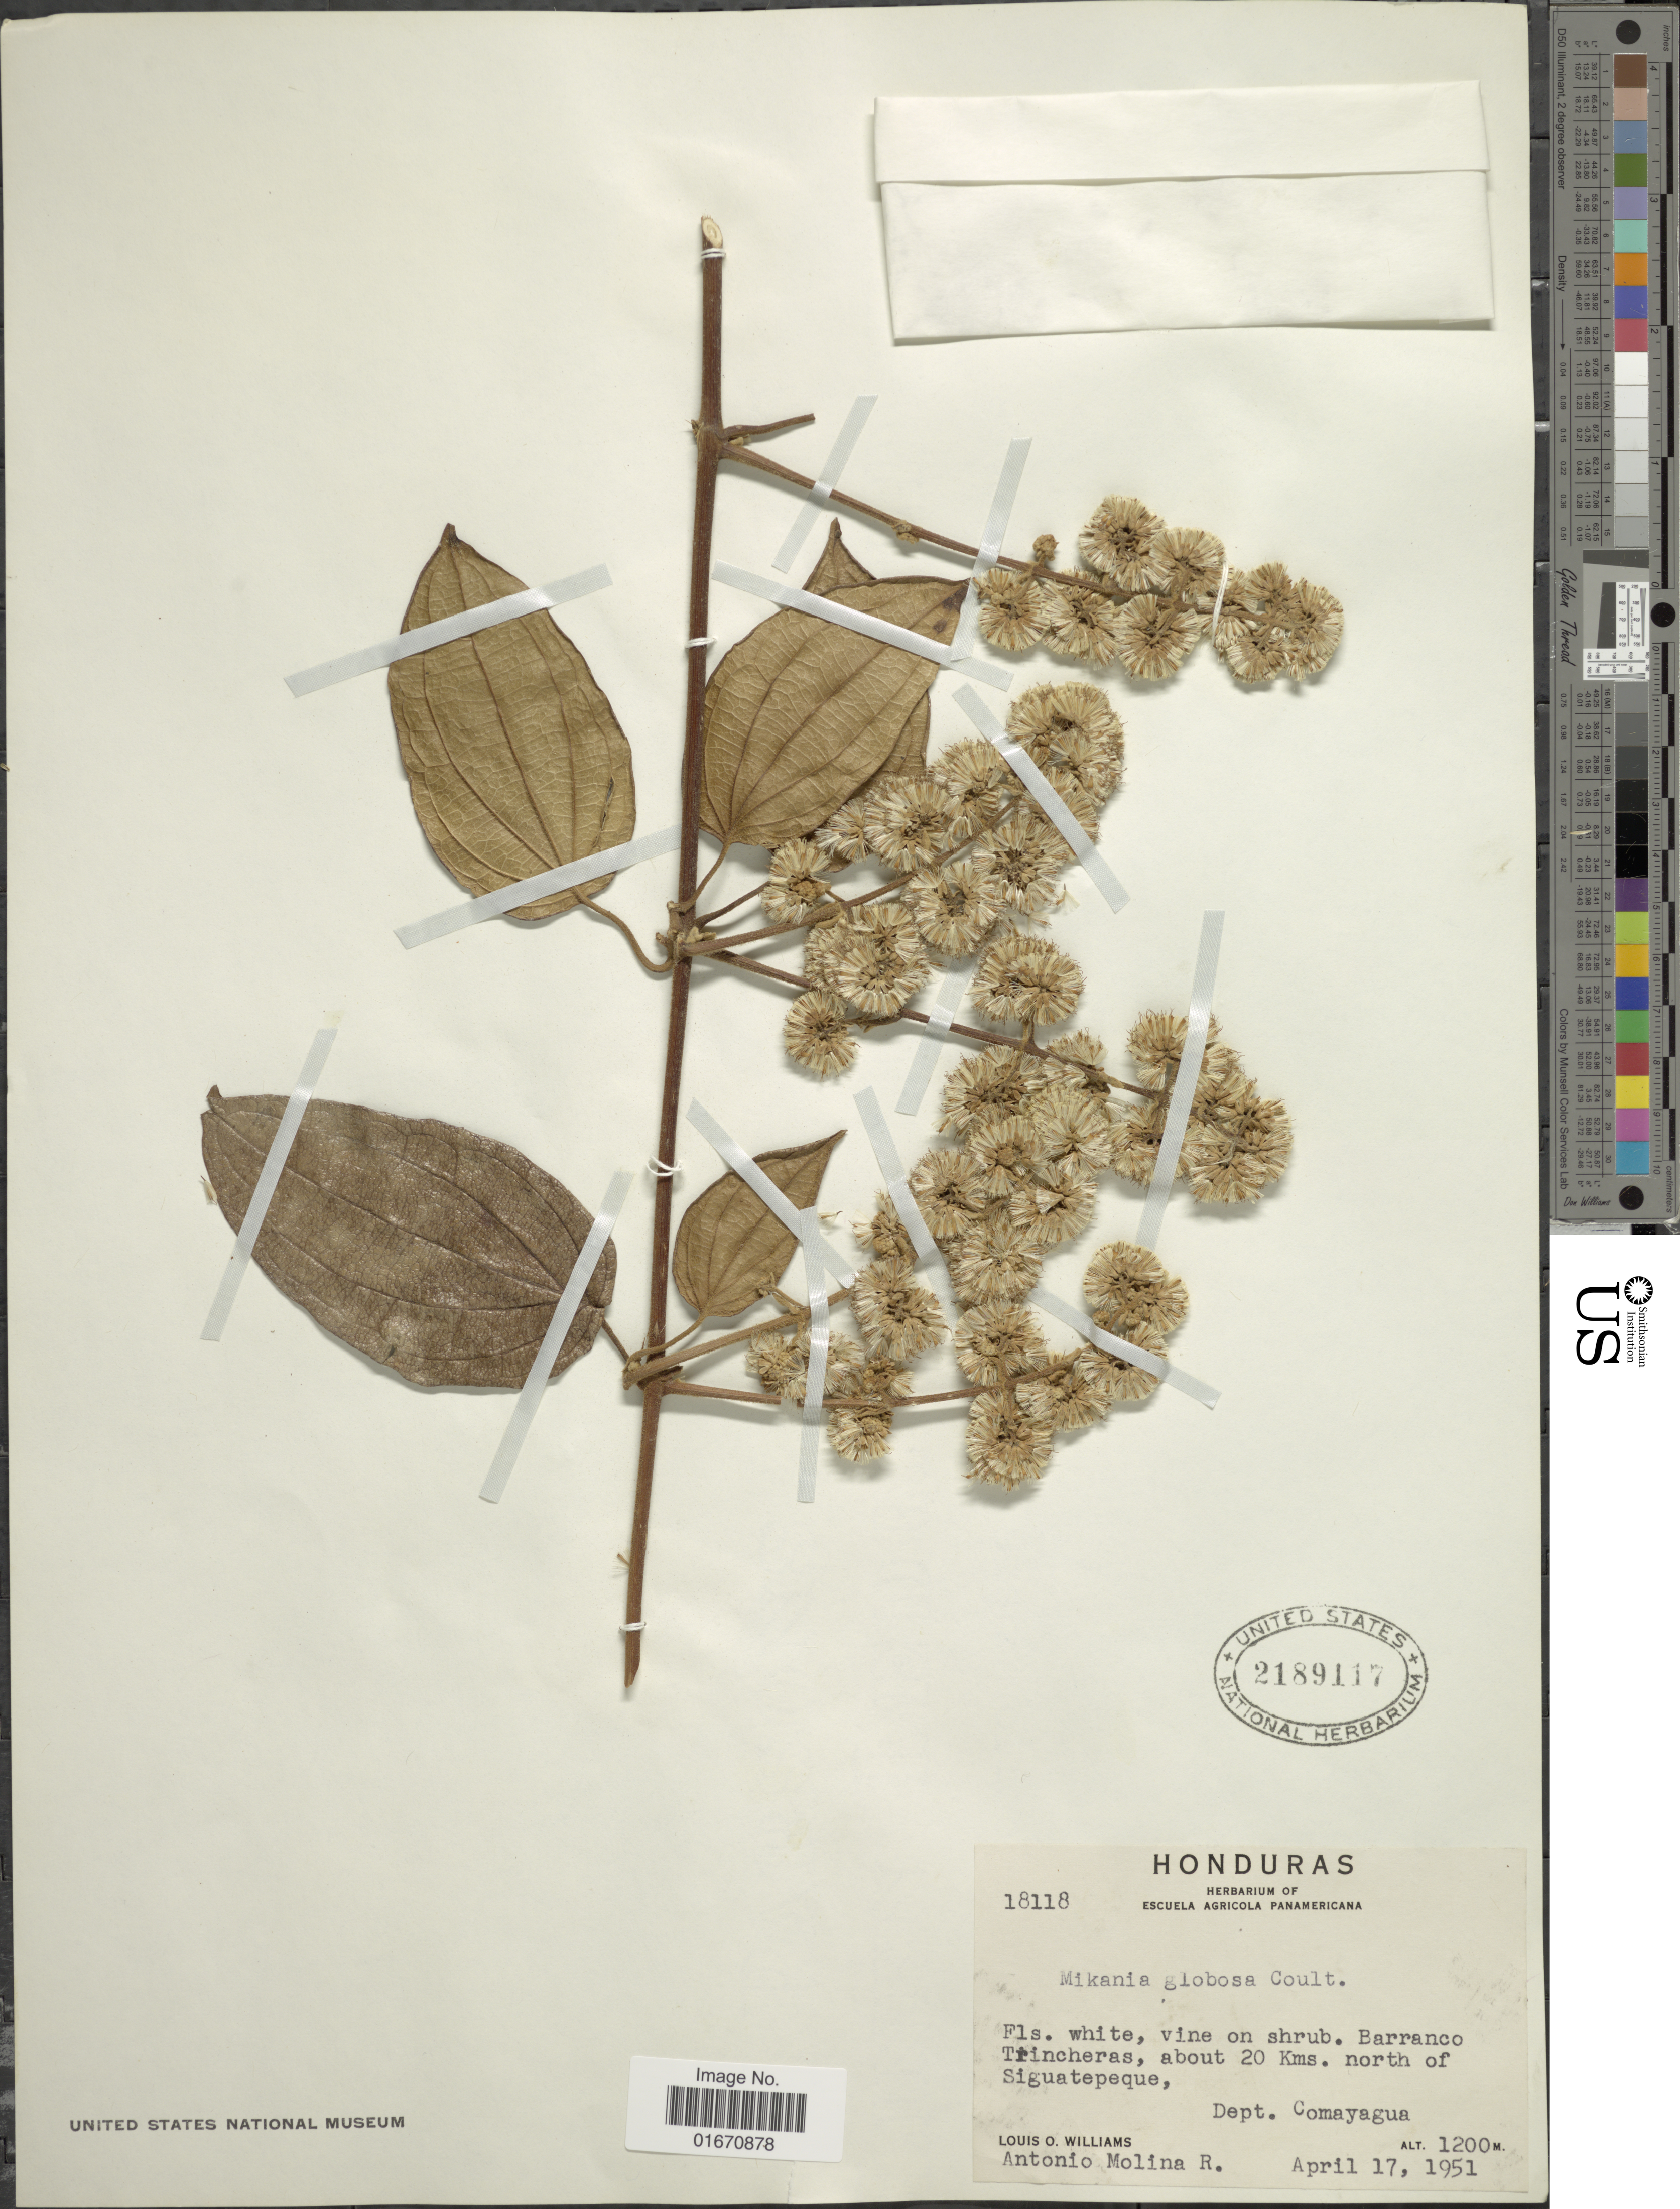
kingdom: Plantae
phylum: Tracheophyta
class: Magnoliopsida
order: Asterales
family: Asteraceae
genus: Mikania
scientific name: Mikania tonduzii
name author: B.L. Rob.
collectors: L. O. Williams & A. Molina R.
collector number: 18118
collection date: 1951-04-17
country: Honduras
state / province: Comayagua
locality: Barranco Trincheras, about 20 kms north of Siguatepeque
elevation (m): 1200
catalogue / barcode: US 2189117